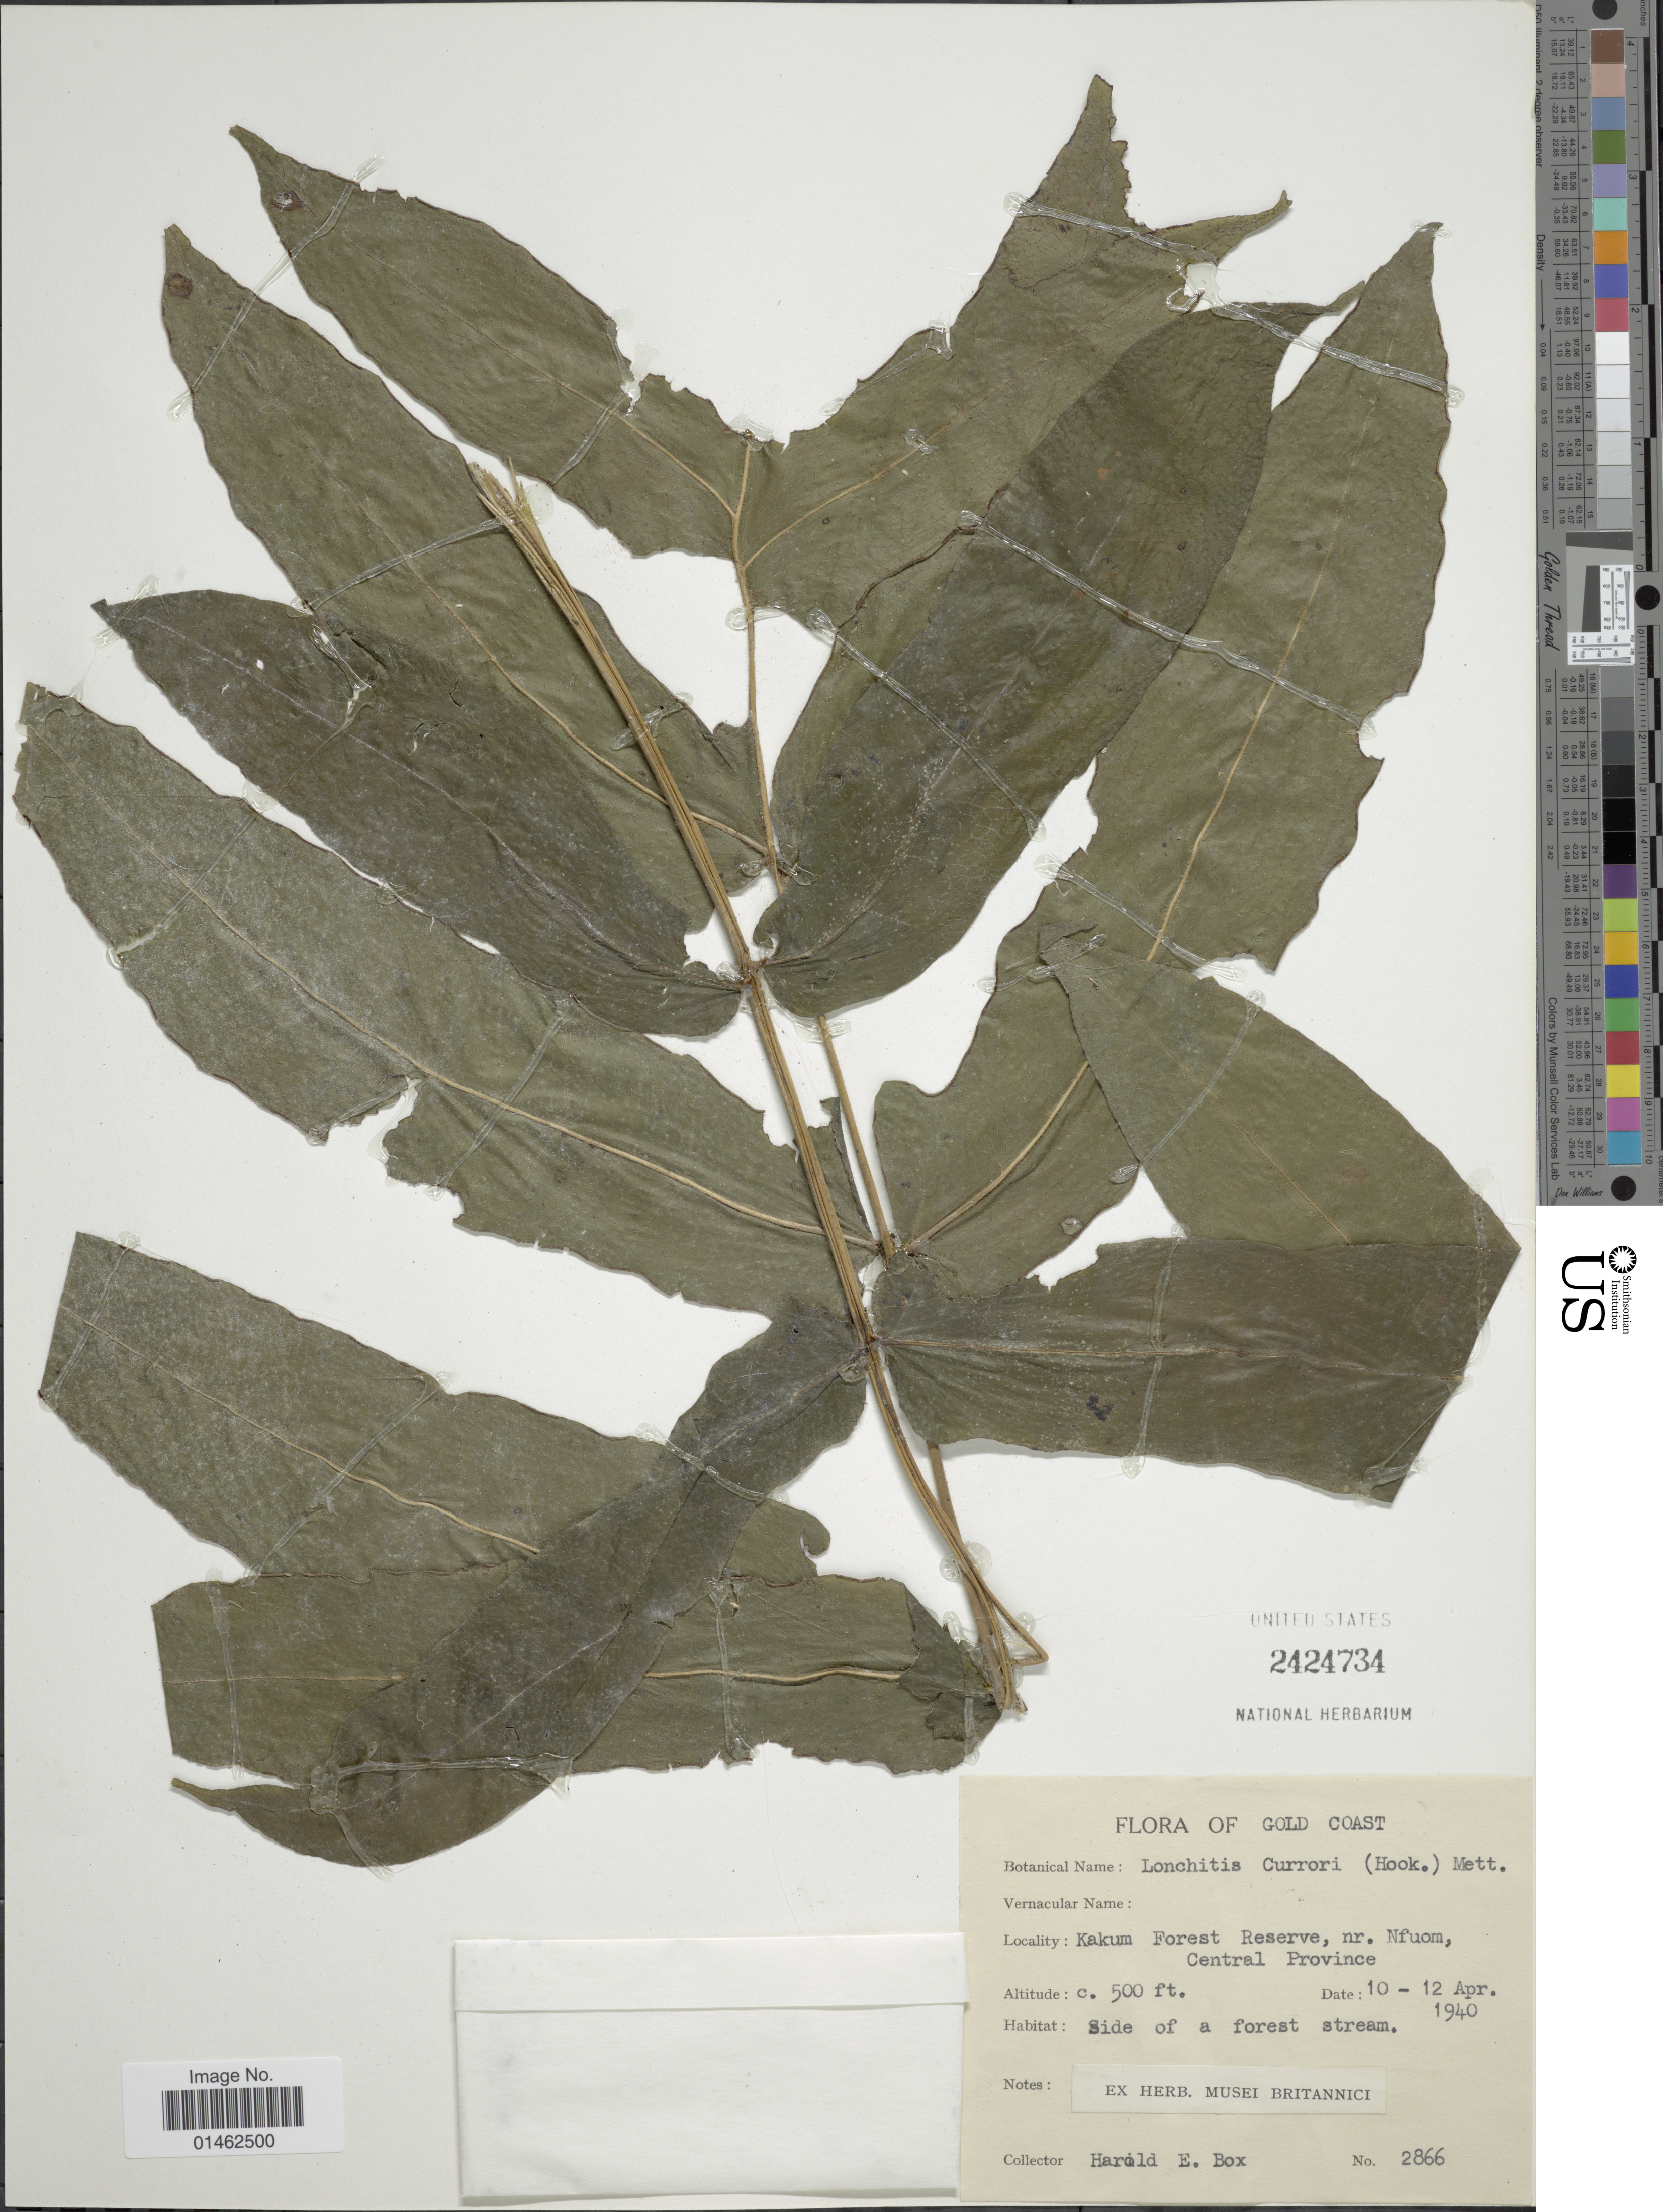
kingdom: Plantae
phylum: Tracheophyta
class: Polypodiopsida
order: Polypodiales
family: Dennstaedtiaceae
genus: Blotiella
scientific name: Blotiella currorii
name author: Hook.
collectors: H. E. Box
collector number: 2866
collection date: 1940-04-10/1940-04-12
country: Ghana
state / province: Central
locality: Gold Coast, Kakum Forest Reserve, nr Nfuom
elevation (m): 152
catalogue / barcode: US 2424734